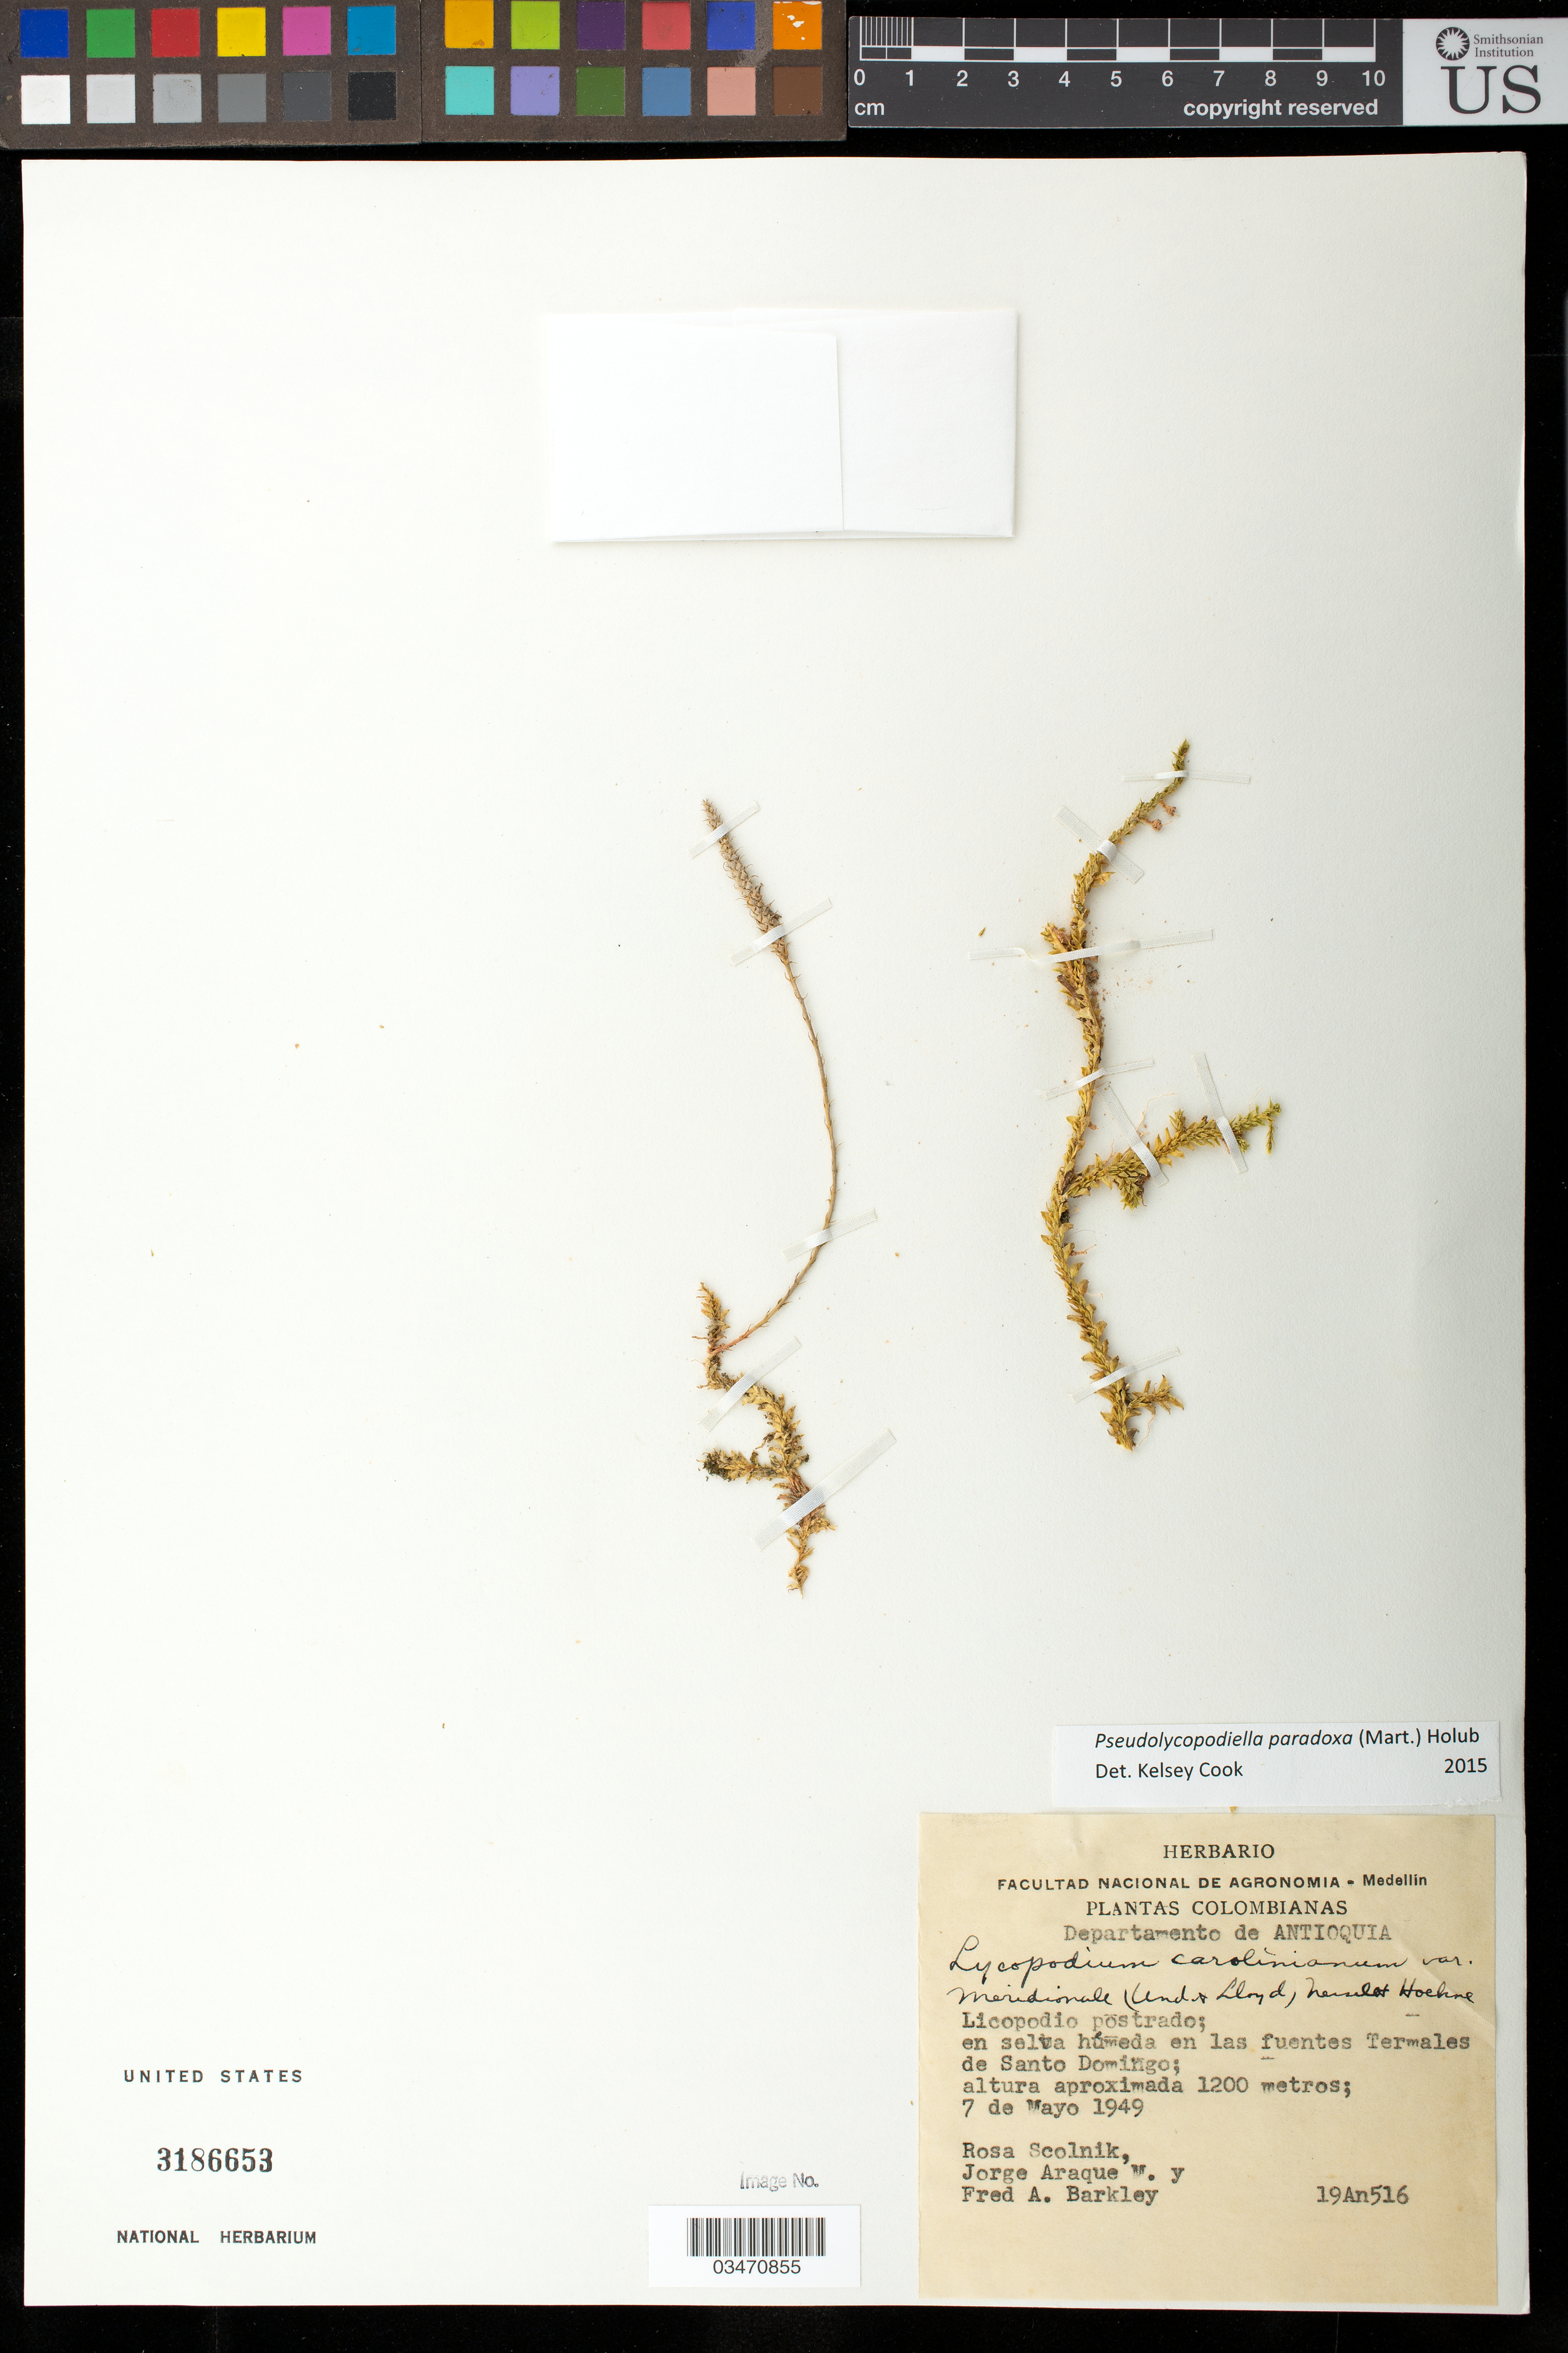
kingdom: Plantae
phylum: Tracheophyta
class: Lycopodiopsida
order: Lycopodiales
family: Lycopodiaceae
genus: Pseudolycopodiella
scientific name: Pseudolycopodiella paradoxa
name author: (Mart.) Holub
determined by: Cook, K.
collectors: R. Scolnik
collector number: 19An516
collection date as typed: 07 May 1949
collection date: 1949-05-07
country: Colombia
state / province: Antioquia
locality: Termales de Santo Domingo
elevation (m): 1200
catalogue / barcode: US 3186653